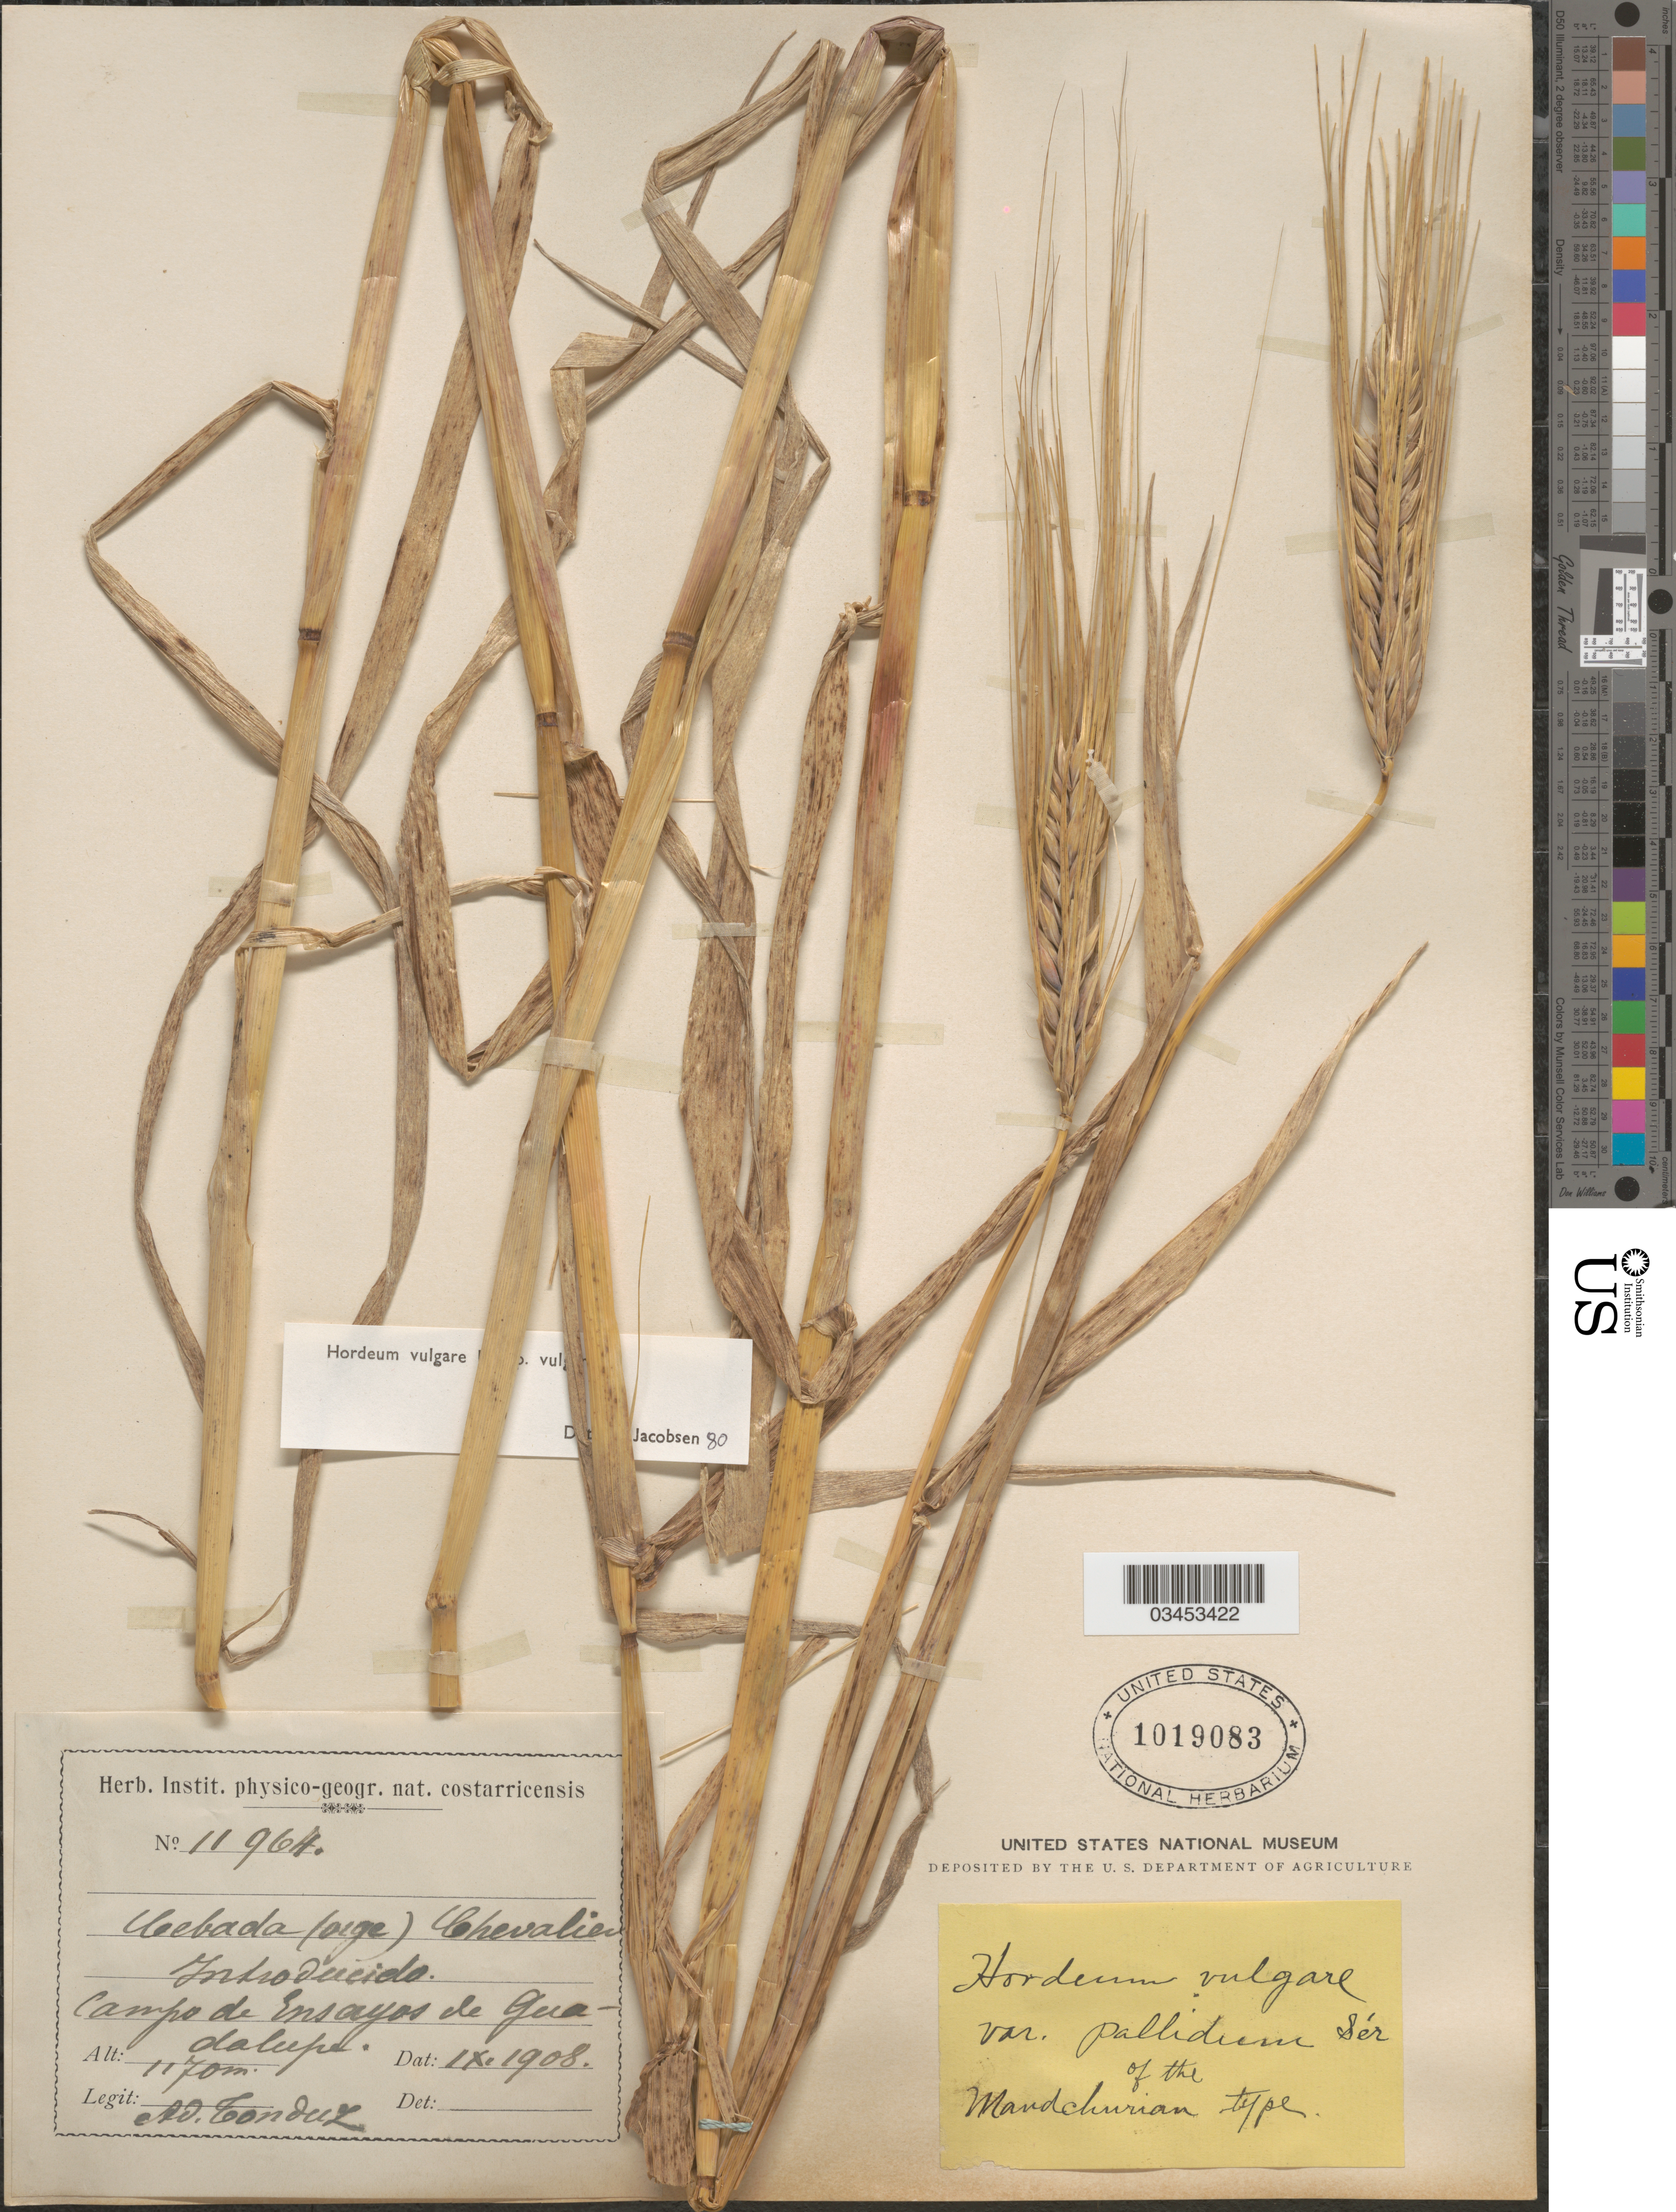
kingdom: Plantae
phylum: Tracheophyta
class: Liliopsida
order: Poales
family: Poaceae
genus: Hordeum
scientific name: Hordeum sp.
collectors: A. Tonduz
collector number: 11964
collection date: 1908-09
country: Mexico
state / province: Baja California Norte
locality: Campo de Ensayos de Guadelupe.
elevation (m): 1170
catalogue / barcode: US 1019083